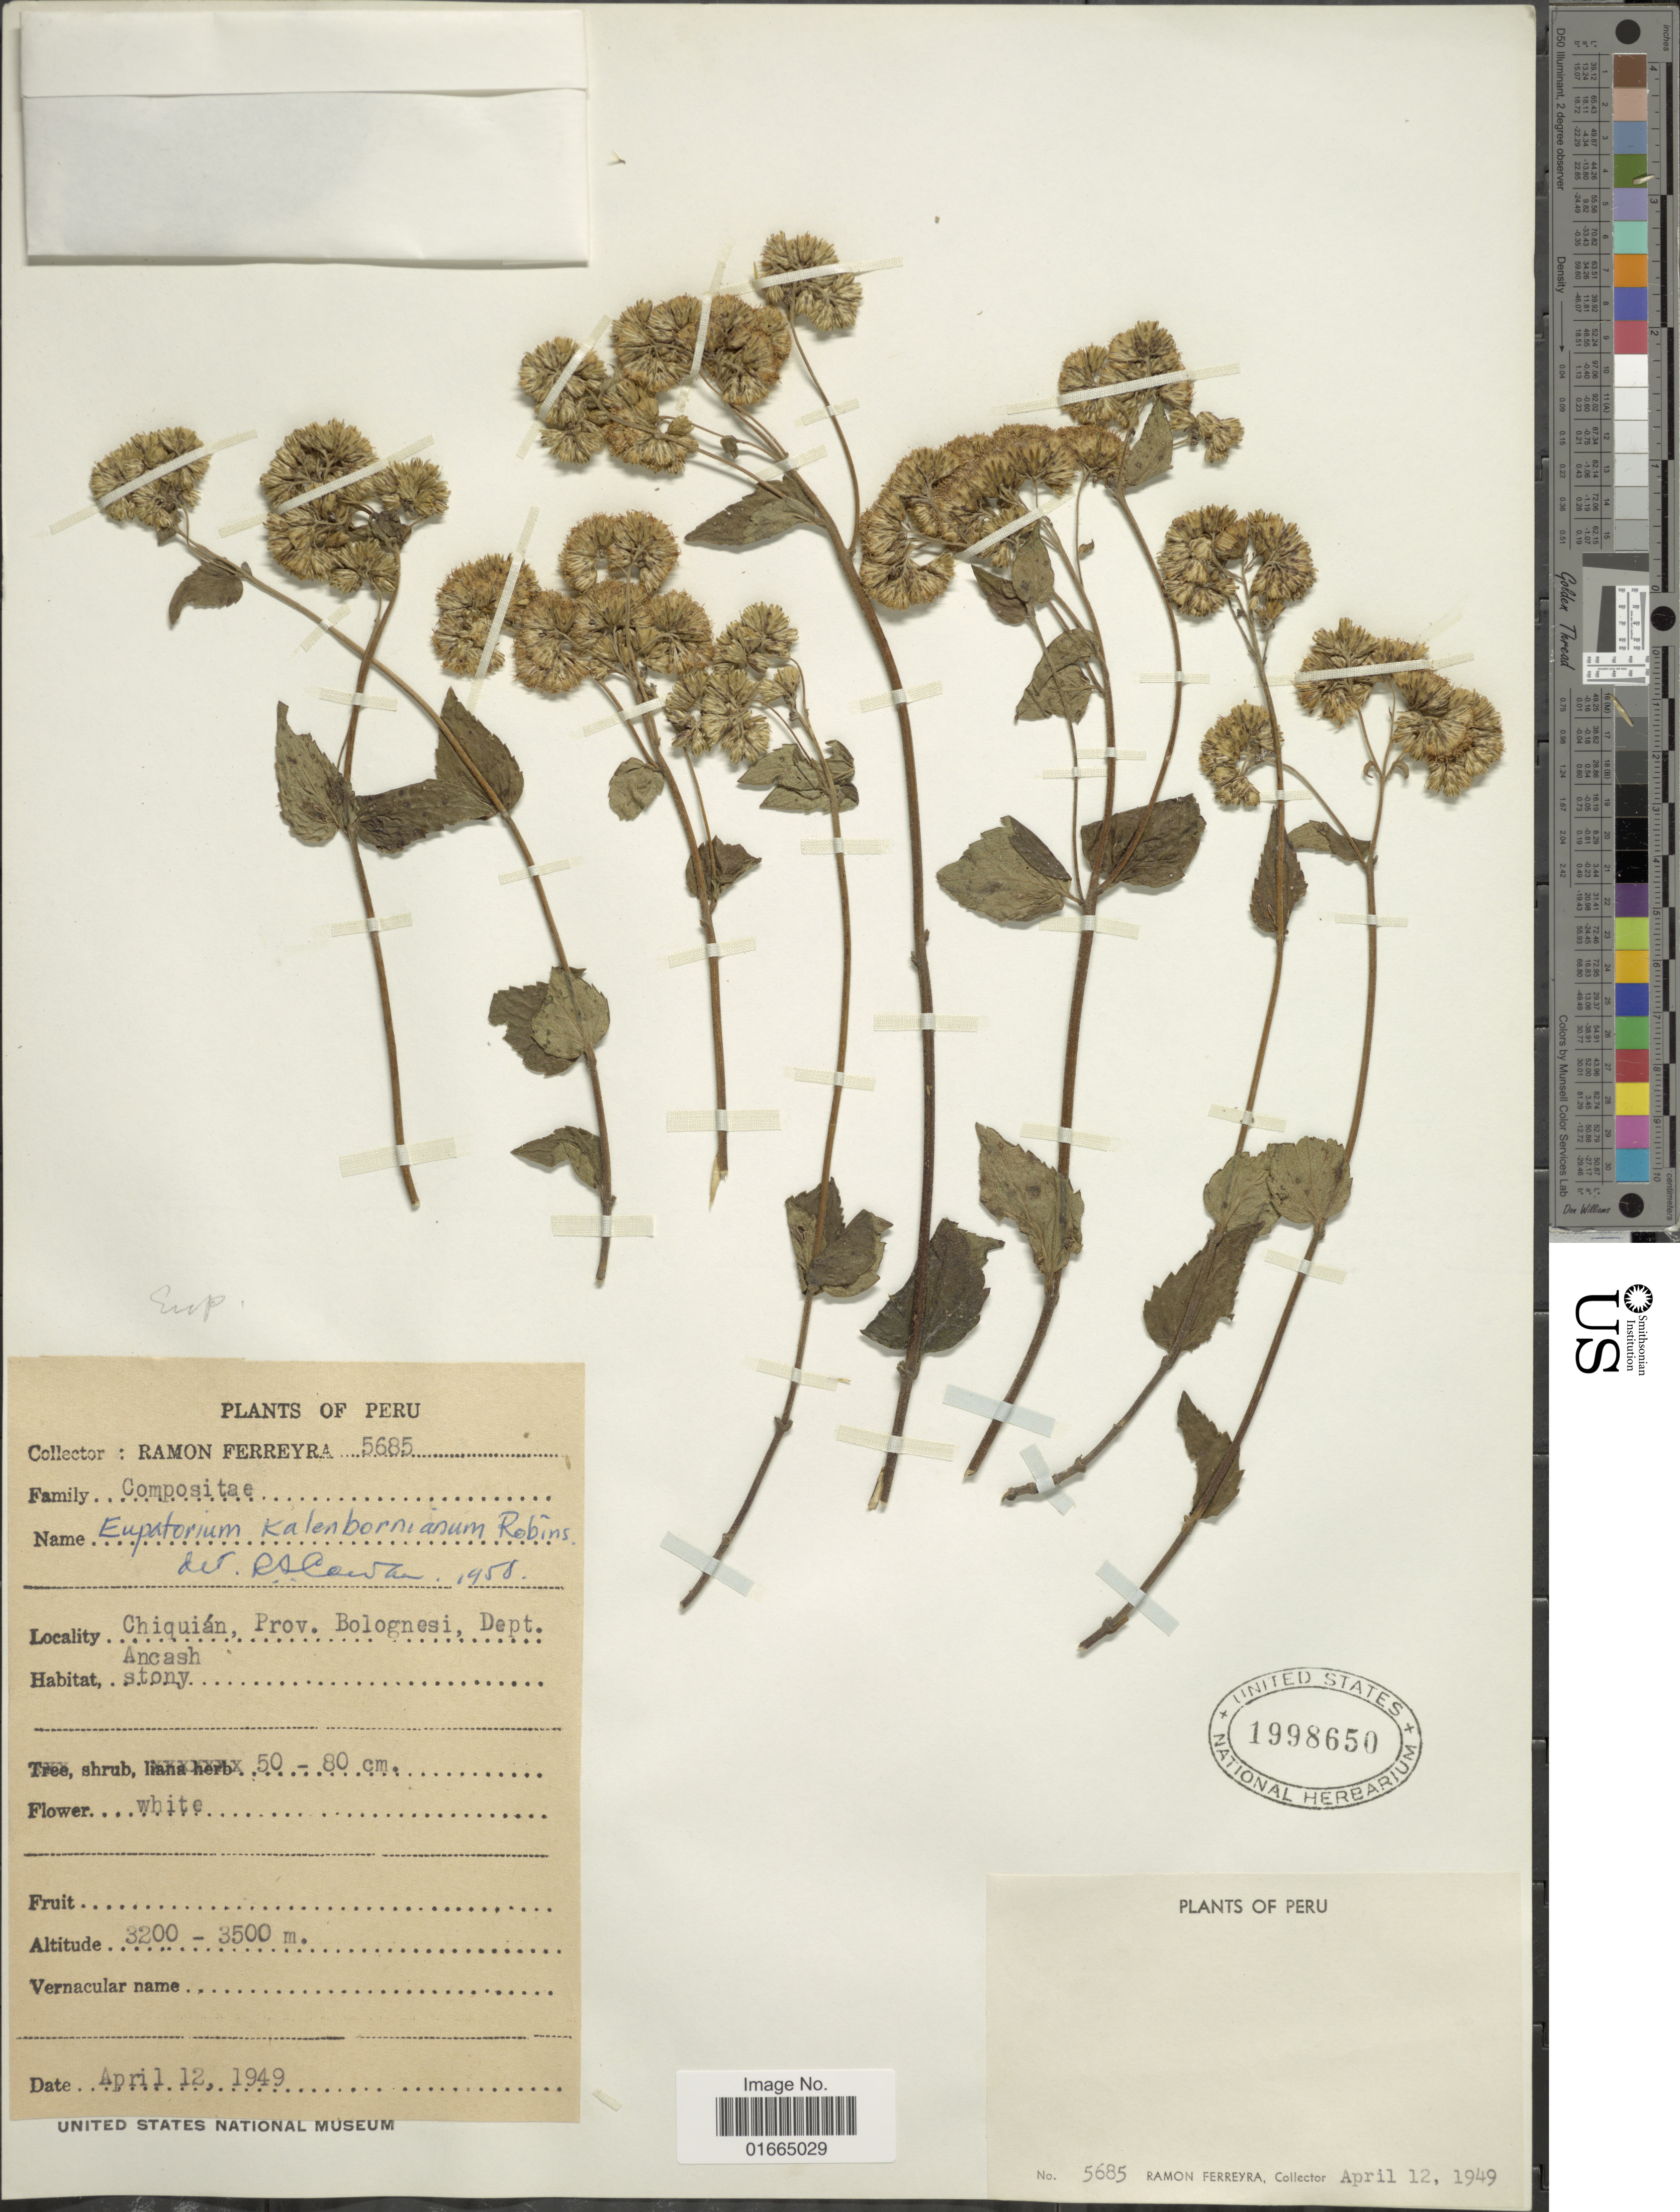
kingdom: Plantae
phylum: Tracheophyta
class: Magnoliopsida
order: Asterales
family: Asteraceae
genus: Cronquistianthus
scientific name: Cronquistianthus kalenbornianus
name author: (B.L. Rob.) R.M. King & H. Rob.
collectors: R. A. Ferreyra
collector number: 5685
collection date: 1949-04-12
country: Peru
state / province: Ancash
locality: Chiquián, Prov. Bolognesi, Dept. Ancash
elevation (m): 3200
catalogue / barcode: US 1998650